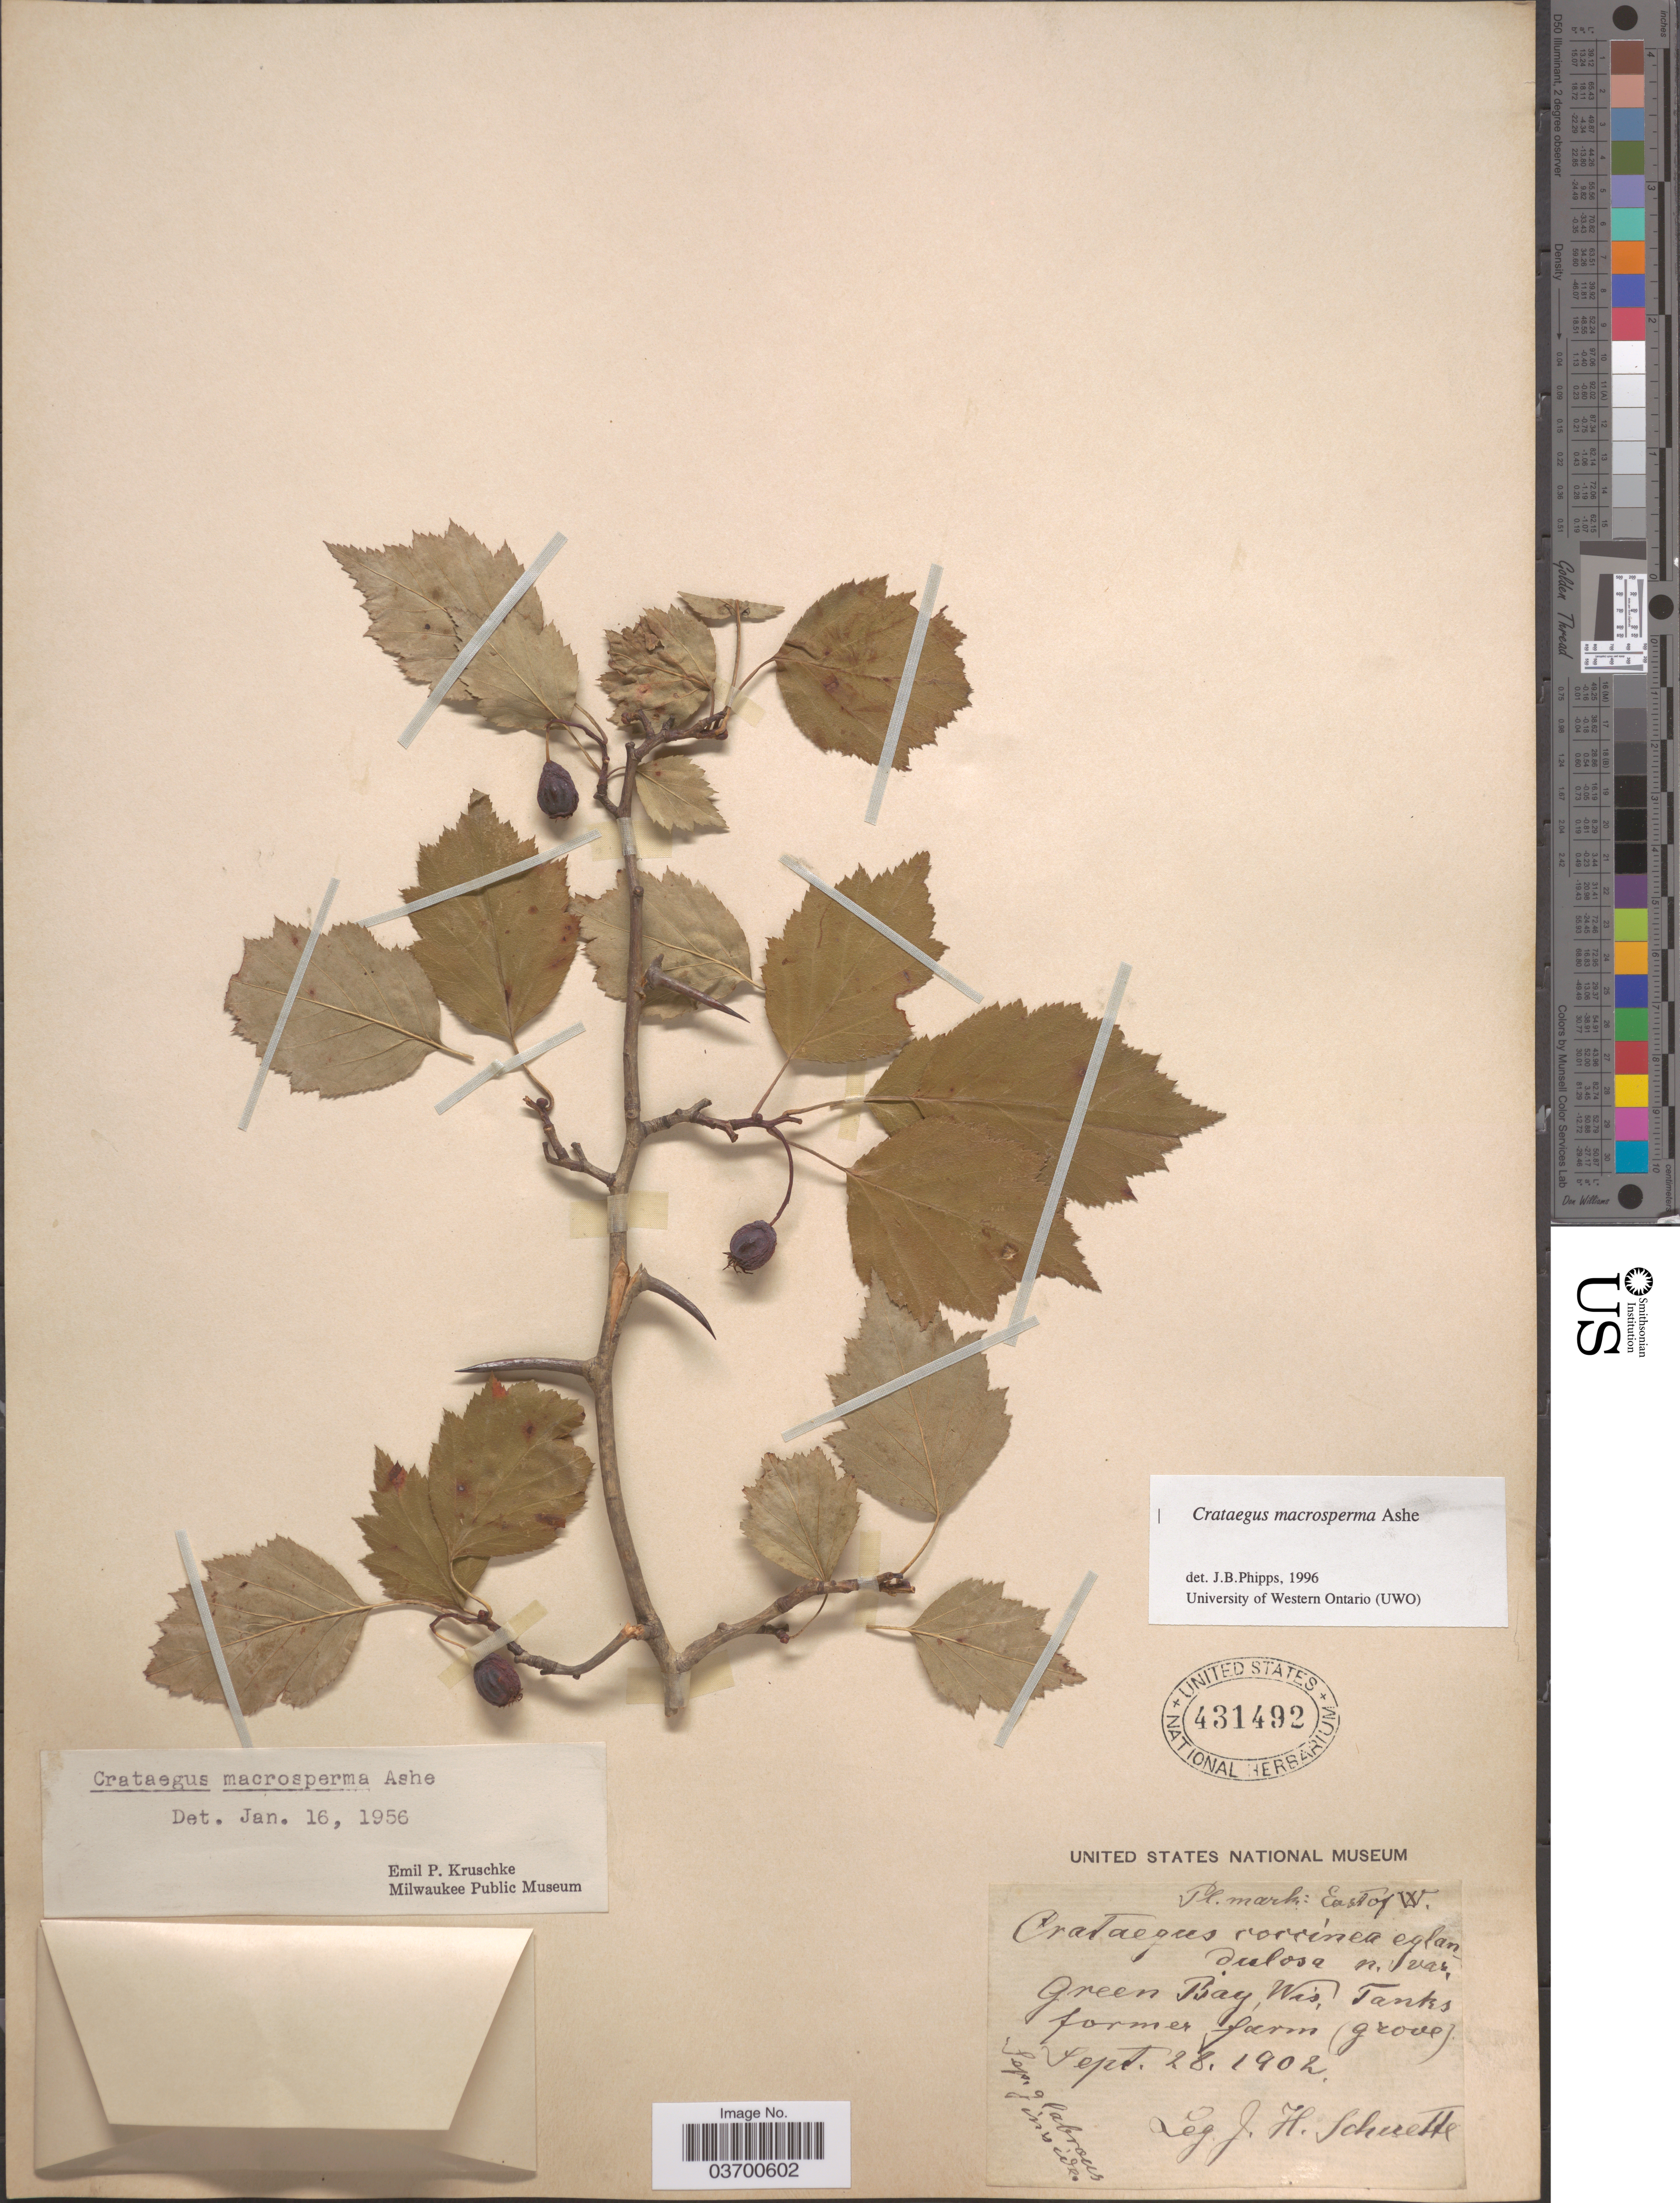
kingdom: Plantae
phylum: Tracheophyta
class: Magnoliopsida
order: Rosales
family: Rosaceae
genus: Crataegus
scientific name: Crataegus macrosperma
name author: Ashe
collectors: J. H. Schuette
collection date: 1902-09-28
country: United States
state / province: Wisconsin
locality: Green Bay,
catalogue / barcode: US 431492